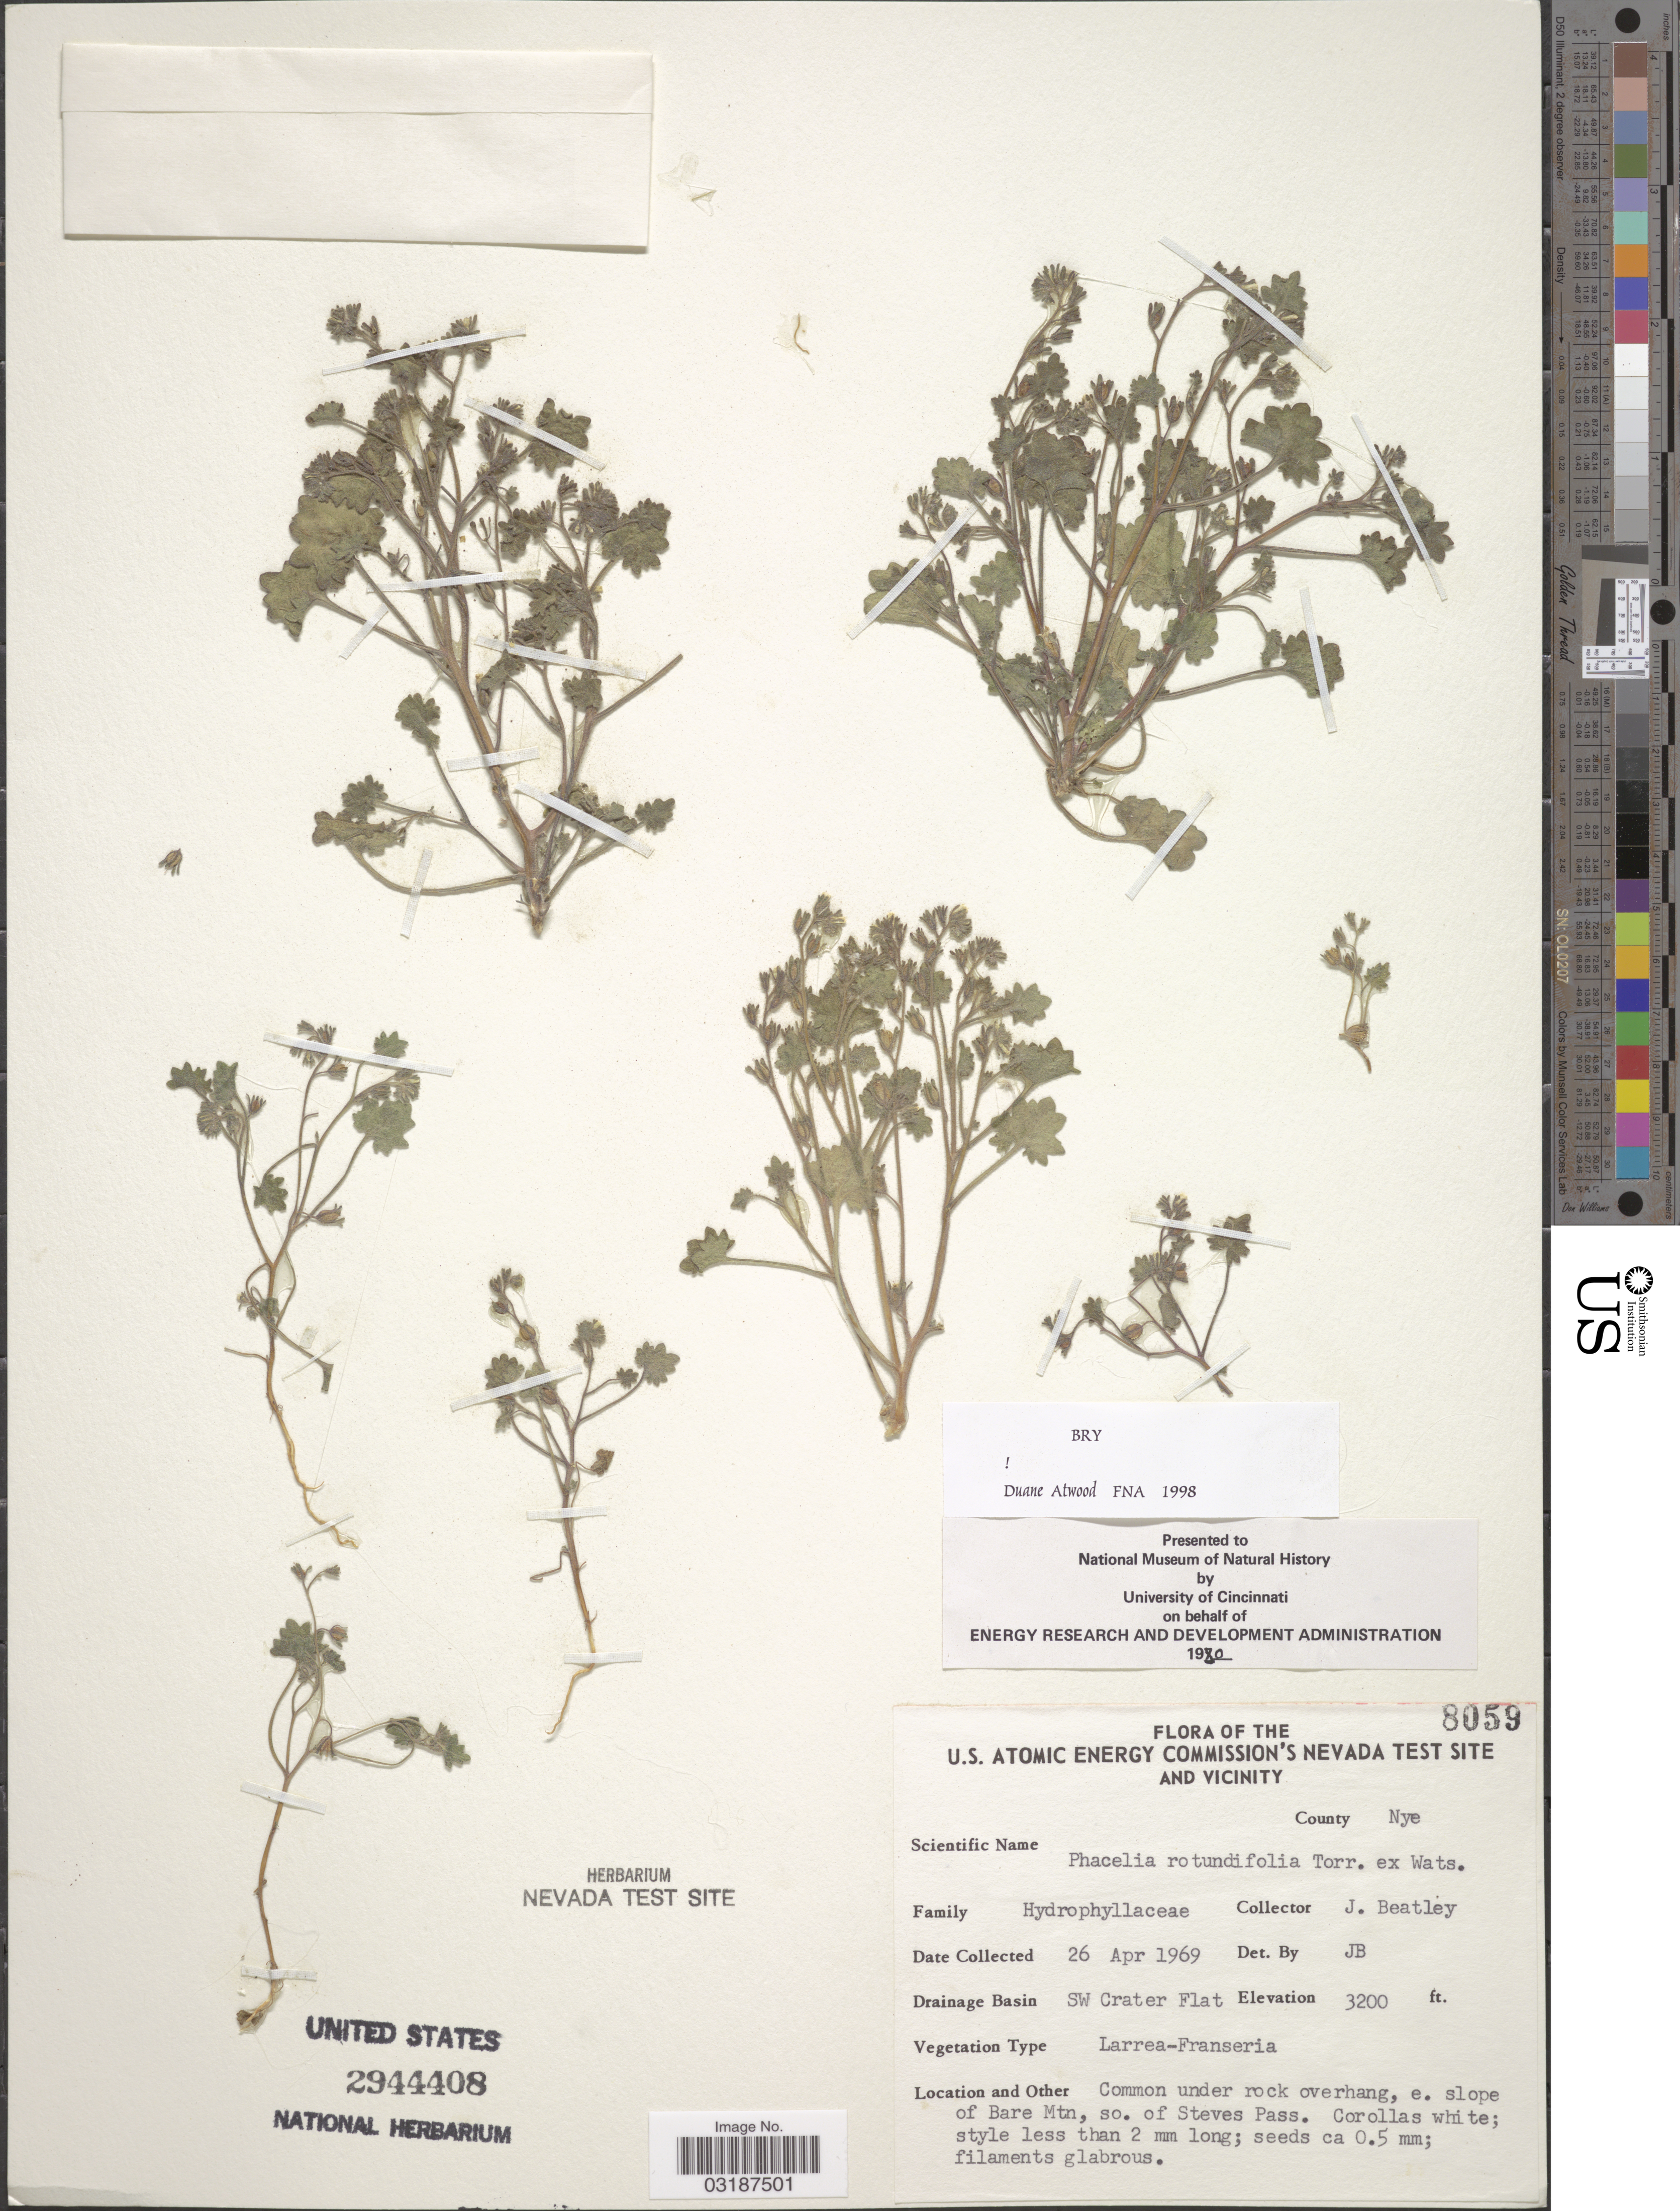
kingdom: Plantae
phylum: Tracheophyta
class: Magnoliopsida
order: Boraginales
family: Hydrophyllaceae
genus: Phacelia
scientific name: Phacelia rotundifolia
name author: Torr. ex S. Watson in C. King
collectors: J. C. Beatley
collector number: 8059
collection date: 1969-04-26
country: United States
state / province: Nevada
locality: U.S. Atomic Energy Commission's Nevada Test Site and Vicinity. County Nye. Drainage Basin SW Crater Flat. Common under rock overhang, e. slope of Bare Mtn, so. of Steves Pass.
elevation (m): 975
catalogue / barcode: US 2944408